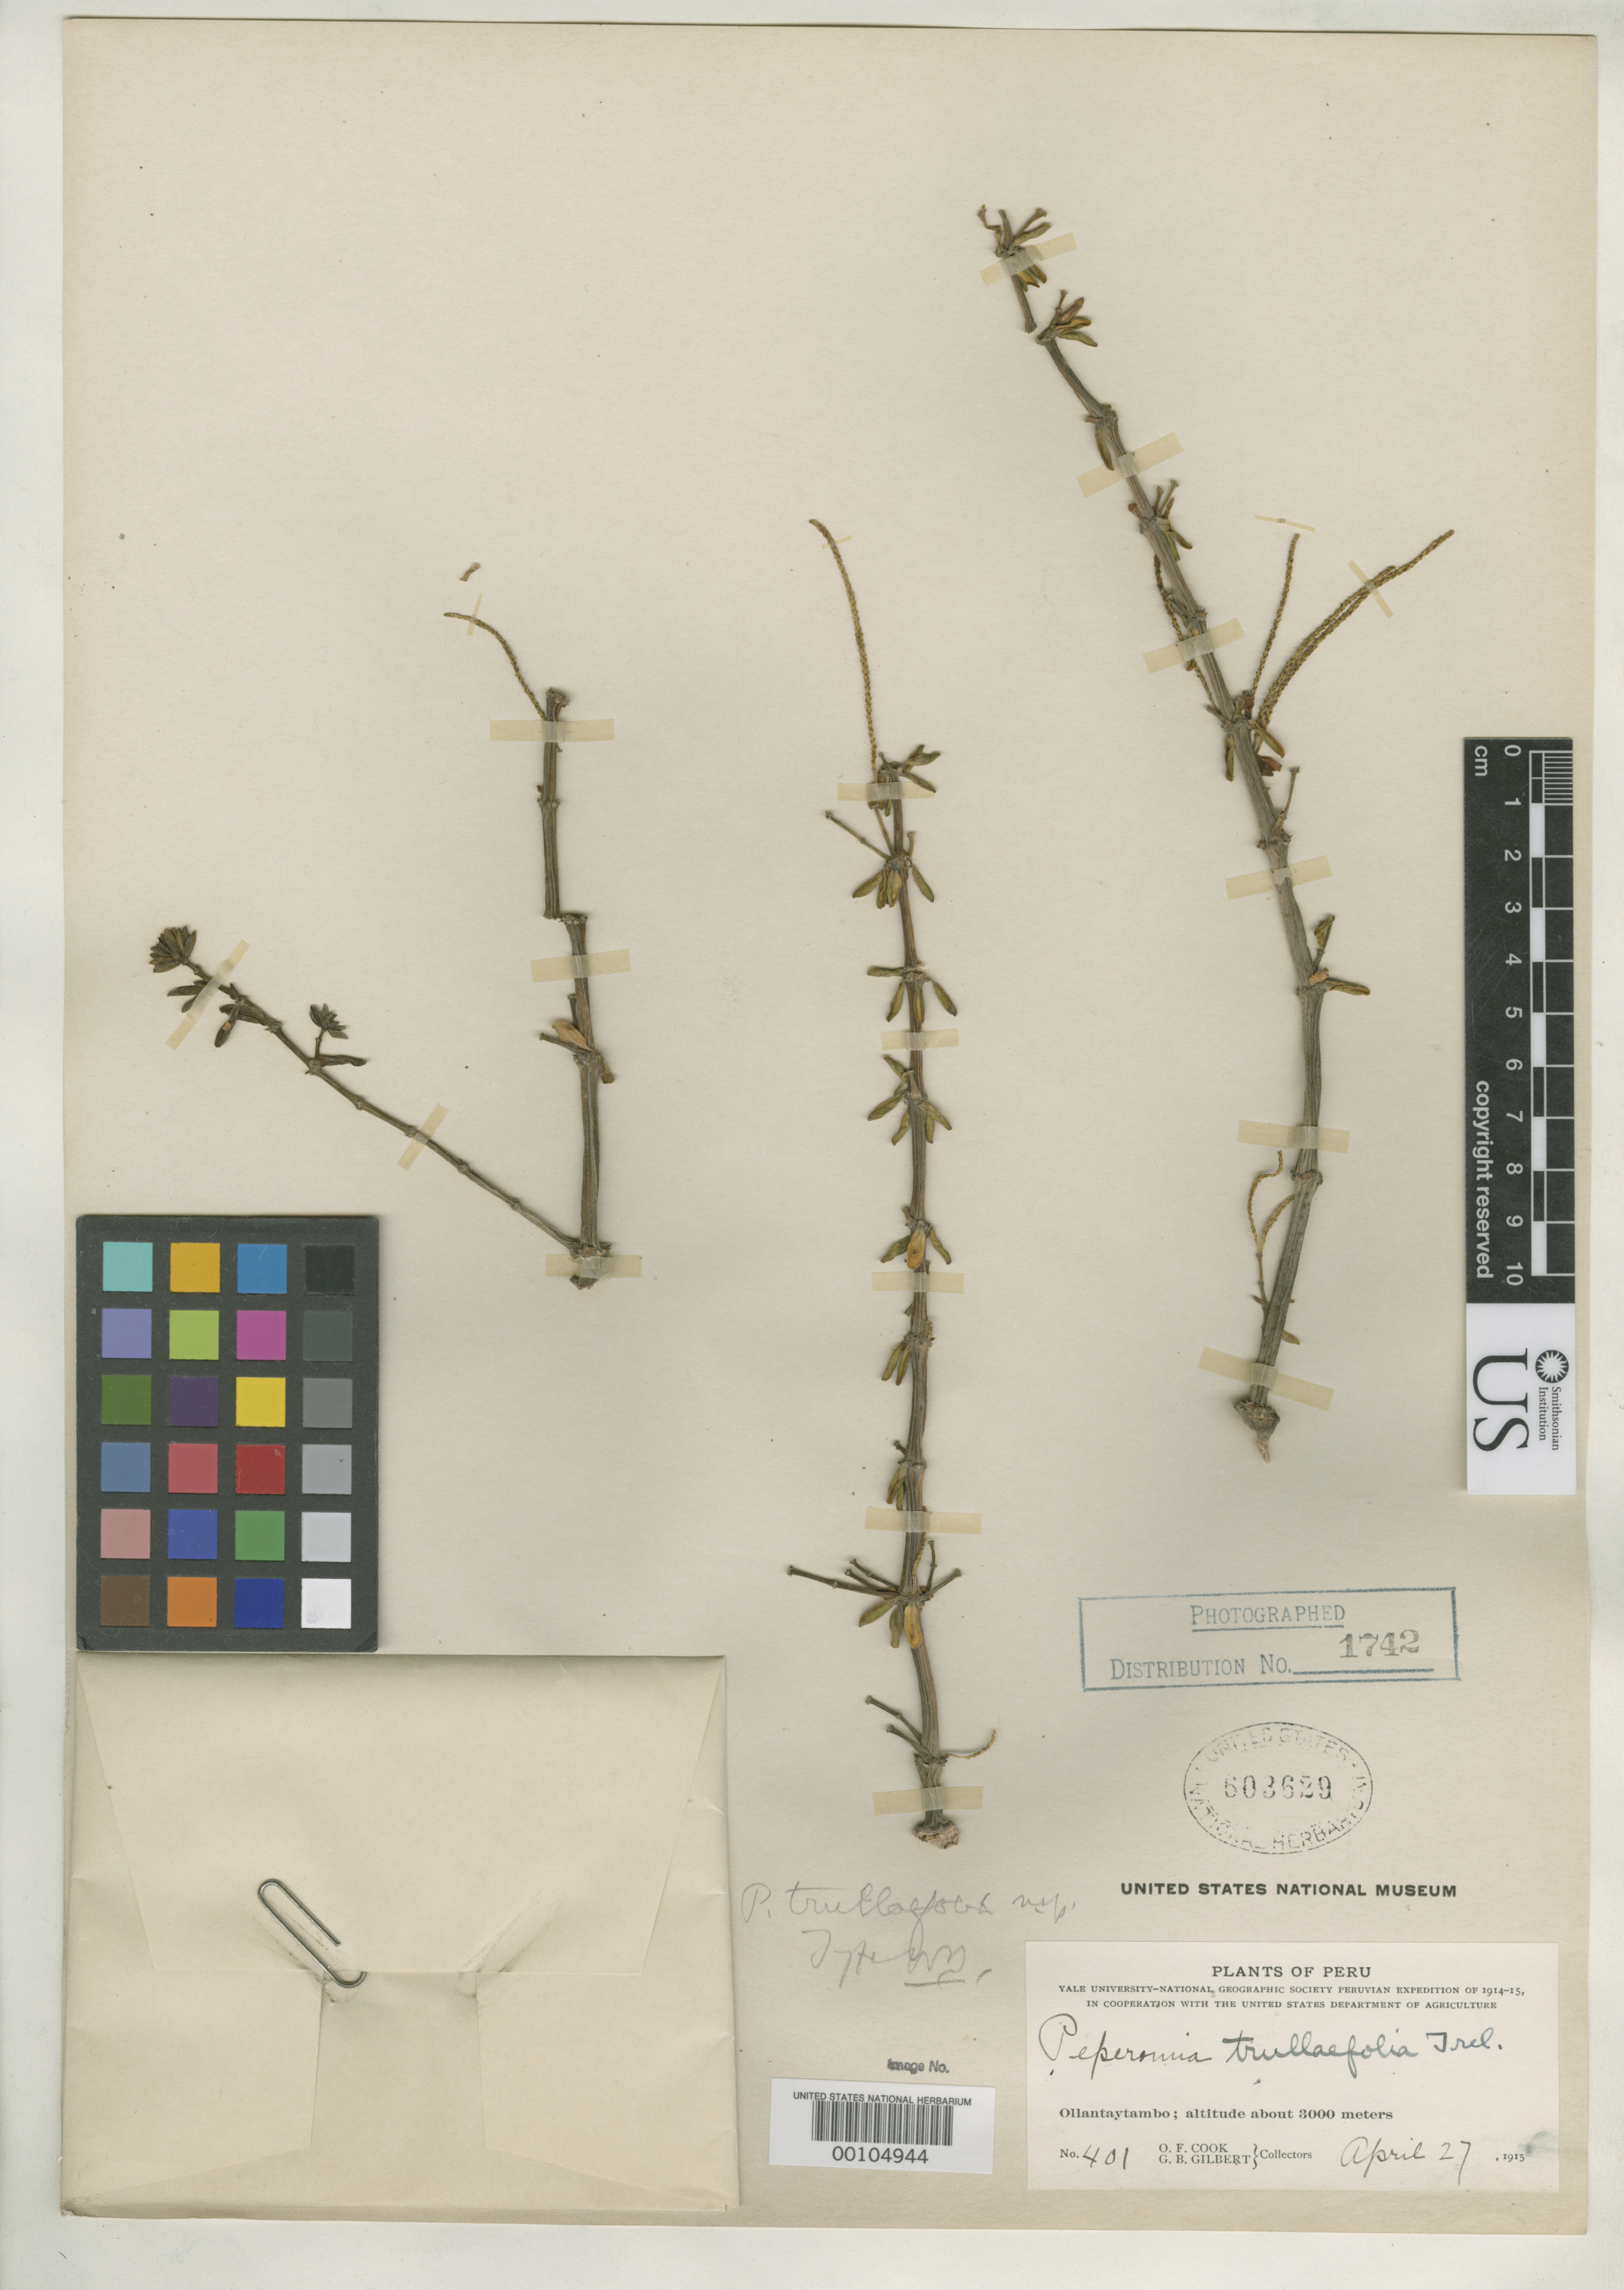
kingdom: Plantae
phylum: Tracheophyta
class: Magnoliopsida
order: Piperales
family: Piperaceae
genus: Peperomia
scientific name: Peperomia trullaefolia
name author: Trel. in J.F. Macbr.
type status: Holotype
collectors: O. F. Cook & G. B. Gilbert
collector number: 401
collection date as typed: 27 Apr 1915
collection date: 1915-04-27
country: Peru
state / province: Cusco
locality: Ollantaytambo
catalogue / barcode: US 603629